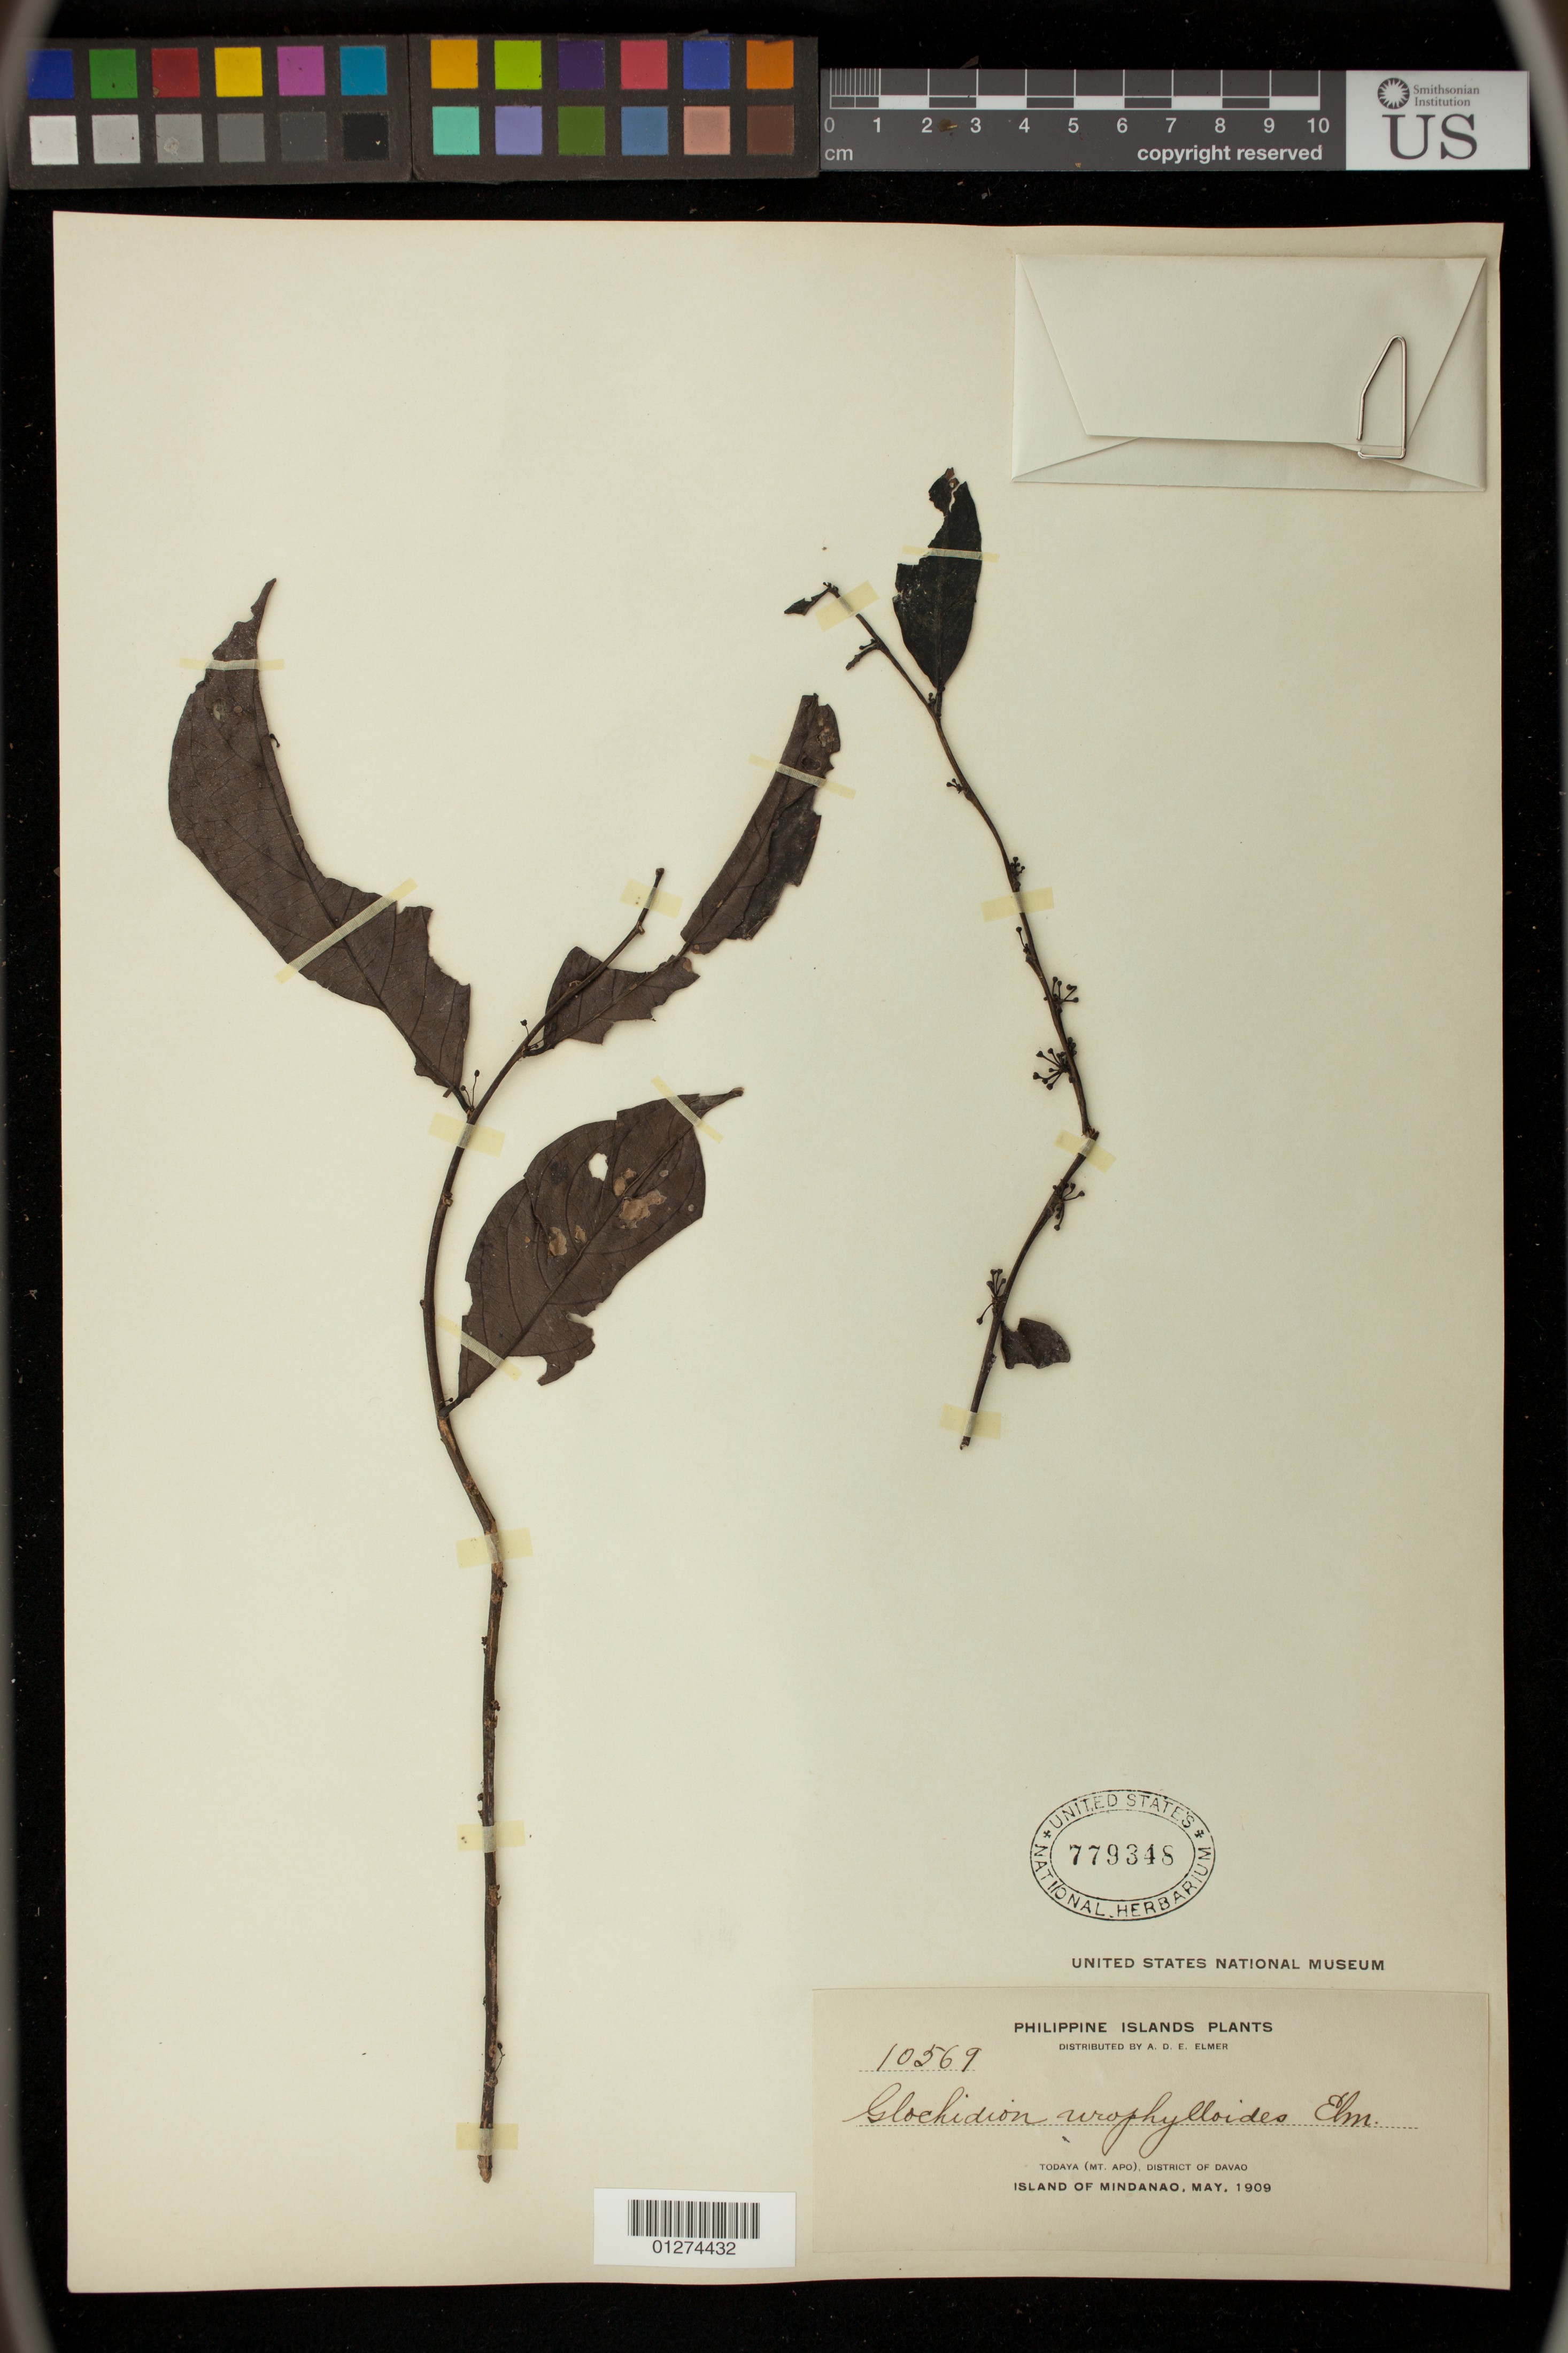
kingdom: Plantae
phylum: Tracheophyta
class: Magnoliopsida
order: Malpighiales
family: Phyllanthaceae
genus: Glochidion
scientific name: Glochidion urophylloides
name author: Elmer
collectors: A. D. E. Elmer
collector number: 10569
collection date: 1909-05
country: Philippines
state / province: Davao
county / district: Davo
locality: Todaya (Mt. Apo). Island of Mindanao.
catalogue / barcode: US 779348